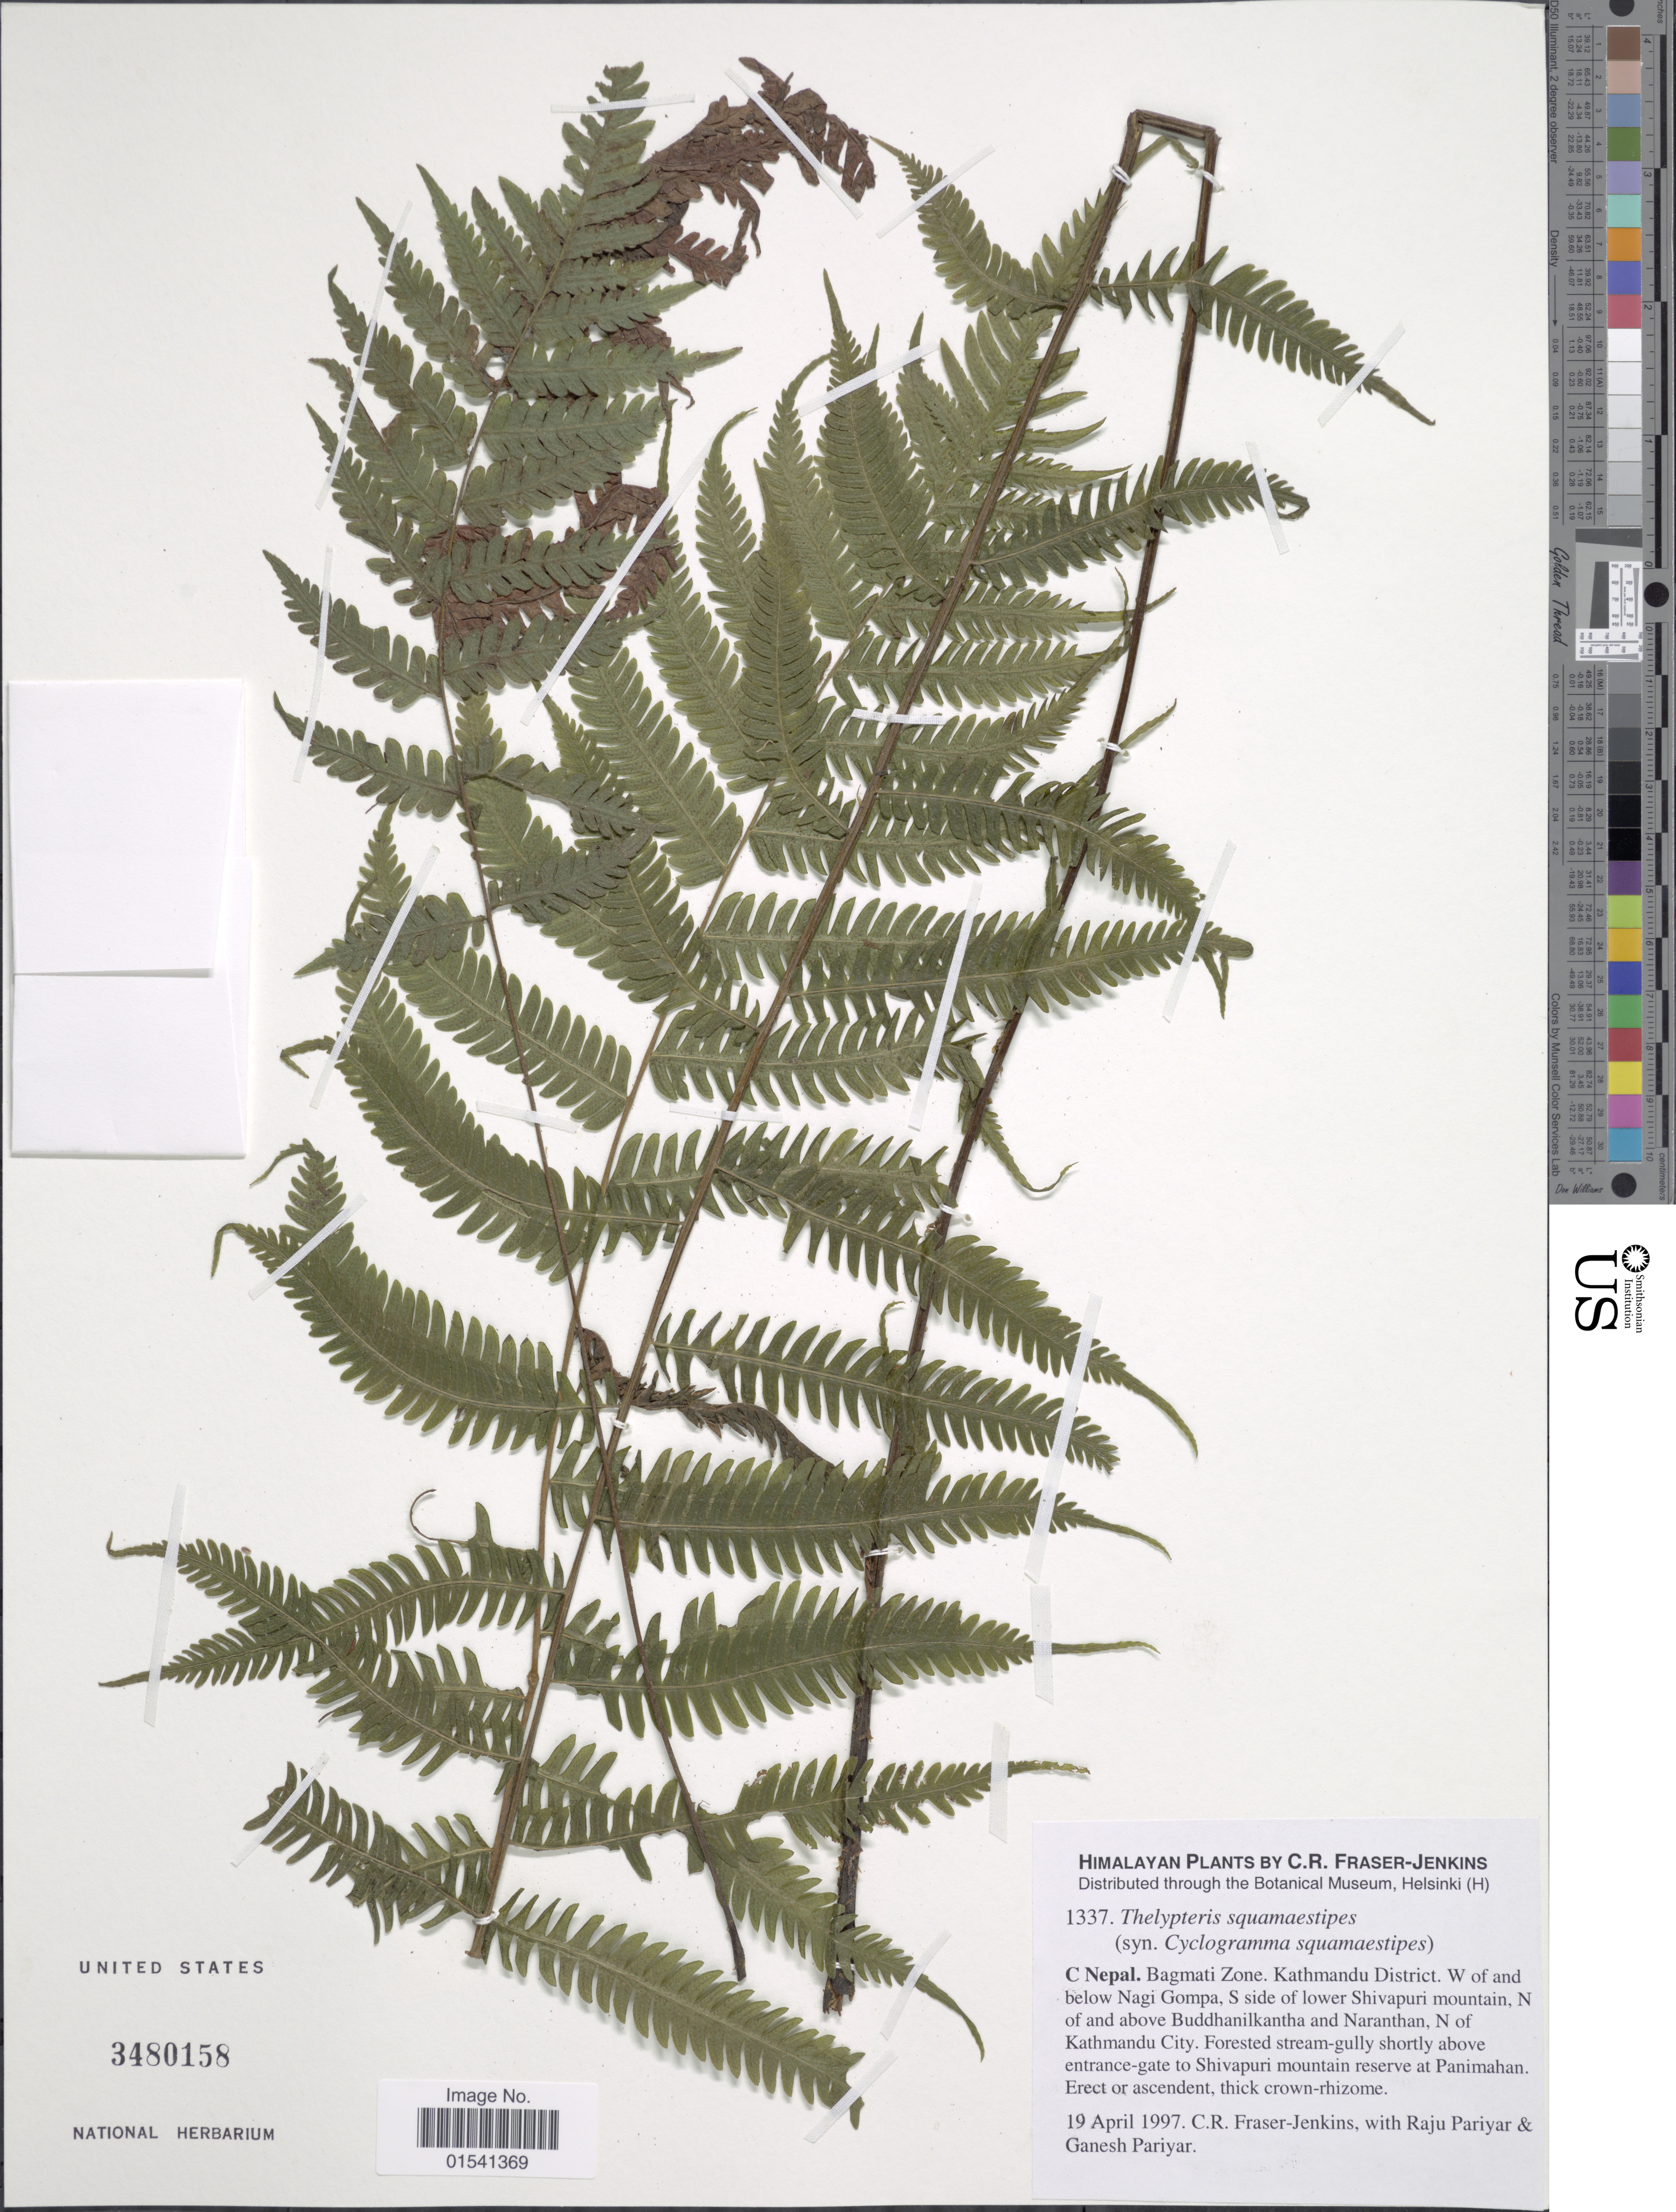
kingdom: Plantae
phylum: Tracheophyta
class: Polypodiopsida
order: Polypodiales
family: Thelypteridaceae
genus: Cyclogramma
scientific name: Cyclogramma squamaestipes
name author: (C.B. Clarke) Tagawa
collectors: C. R. Fraser-Jenkins, R. Pariyar & G. Pariyar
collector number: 1337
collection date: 1997-04-19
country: Nepal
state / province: Bagmati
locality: C. Nepal. Bagmati Zone. Kathmandu District. W. of and below Nagi Gompa, S side of lower Shivapuri mountain, N of and above Buddhanilkantha and Naranthan, N of Kathmandu City. Forested stream-gully shortly above entrance-gate to Shivapuri mountain reserve at Panimahan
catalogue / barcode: US 3480158